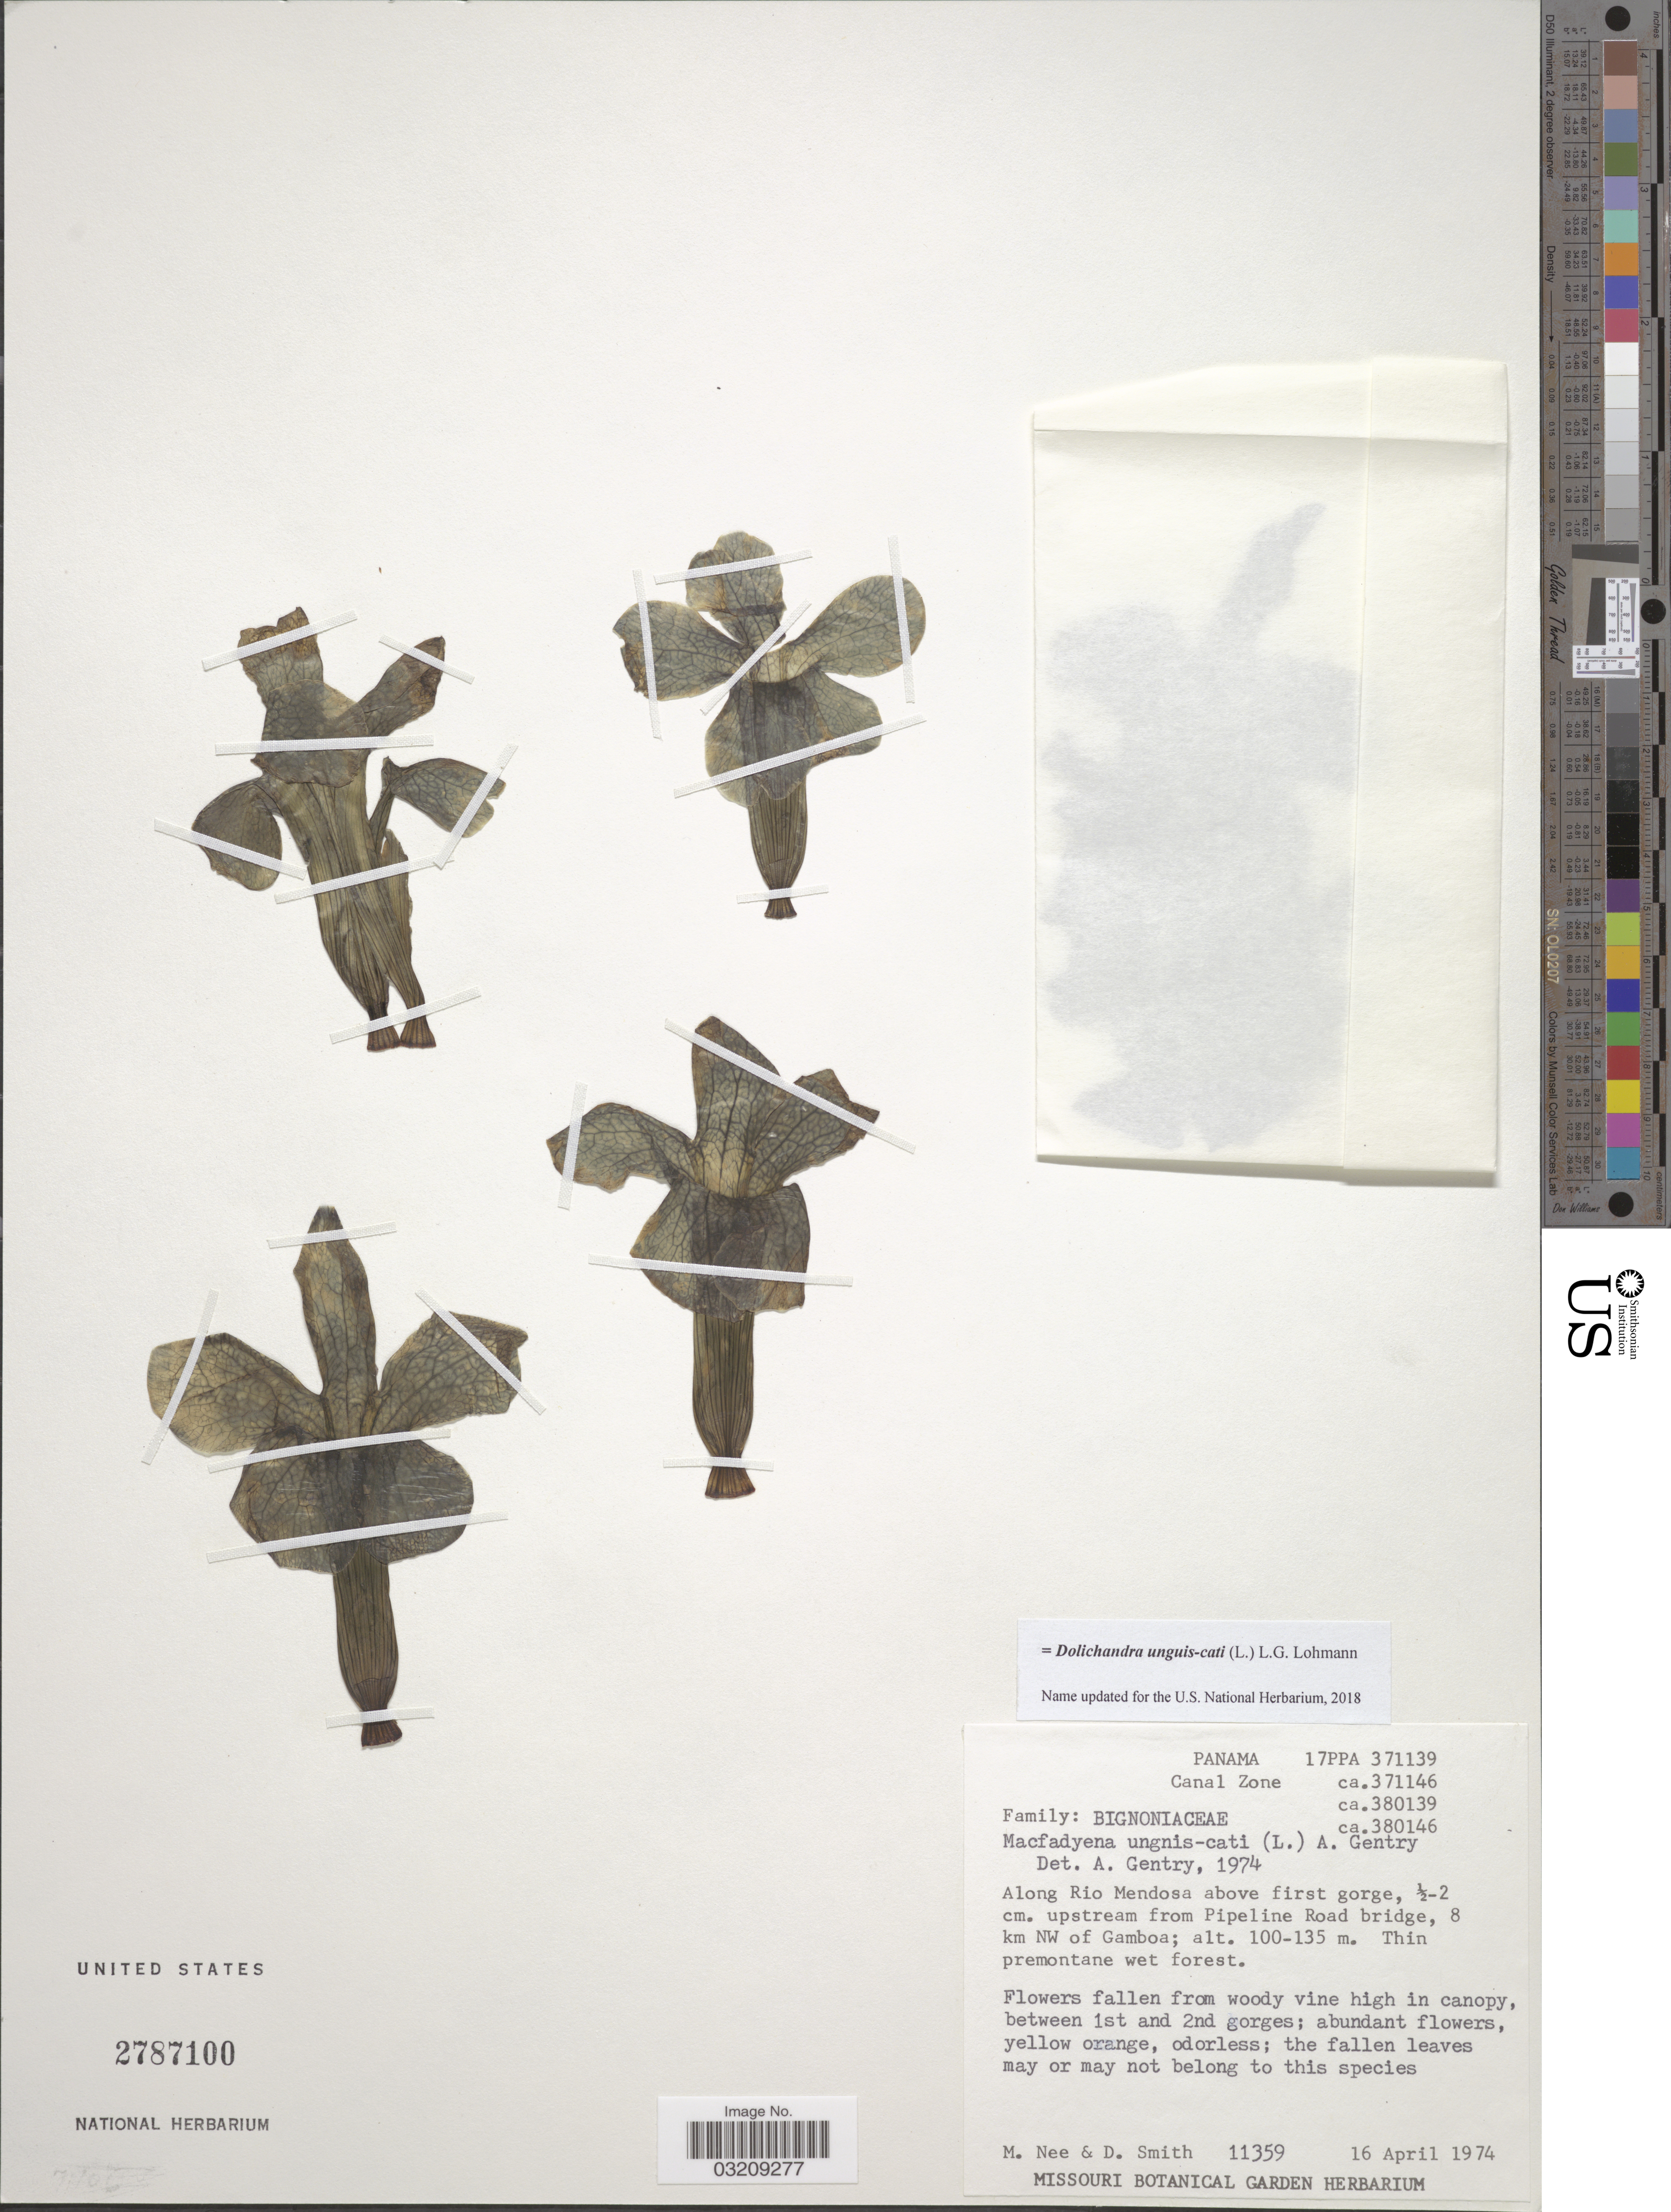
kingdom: Plantae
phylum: Tracheophyta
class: Magnoliopsida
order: Lamiales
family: Bignoniaceae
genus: Dolichandra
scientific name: Dolichandra unguis-cati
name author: (L.) L.G. Lohmann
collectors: M. Nee & D. Smith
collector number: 11359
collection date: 1974-04-16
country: Panama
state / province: Colón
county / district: Canal Zone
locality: Canal Zone. Along Rio Mendosa above first gorge, ½-2 cm. upstream from Pipeline Road bridge, 8 km NW of Gamboa.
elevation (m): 100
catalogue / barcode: US 2787100